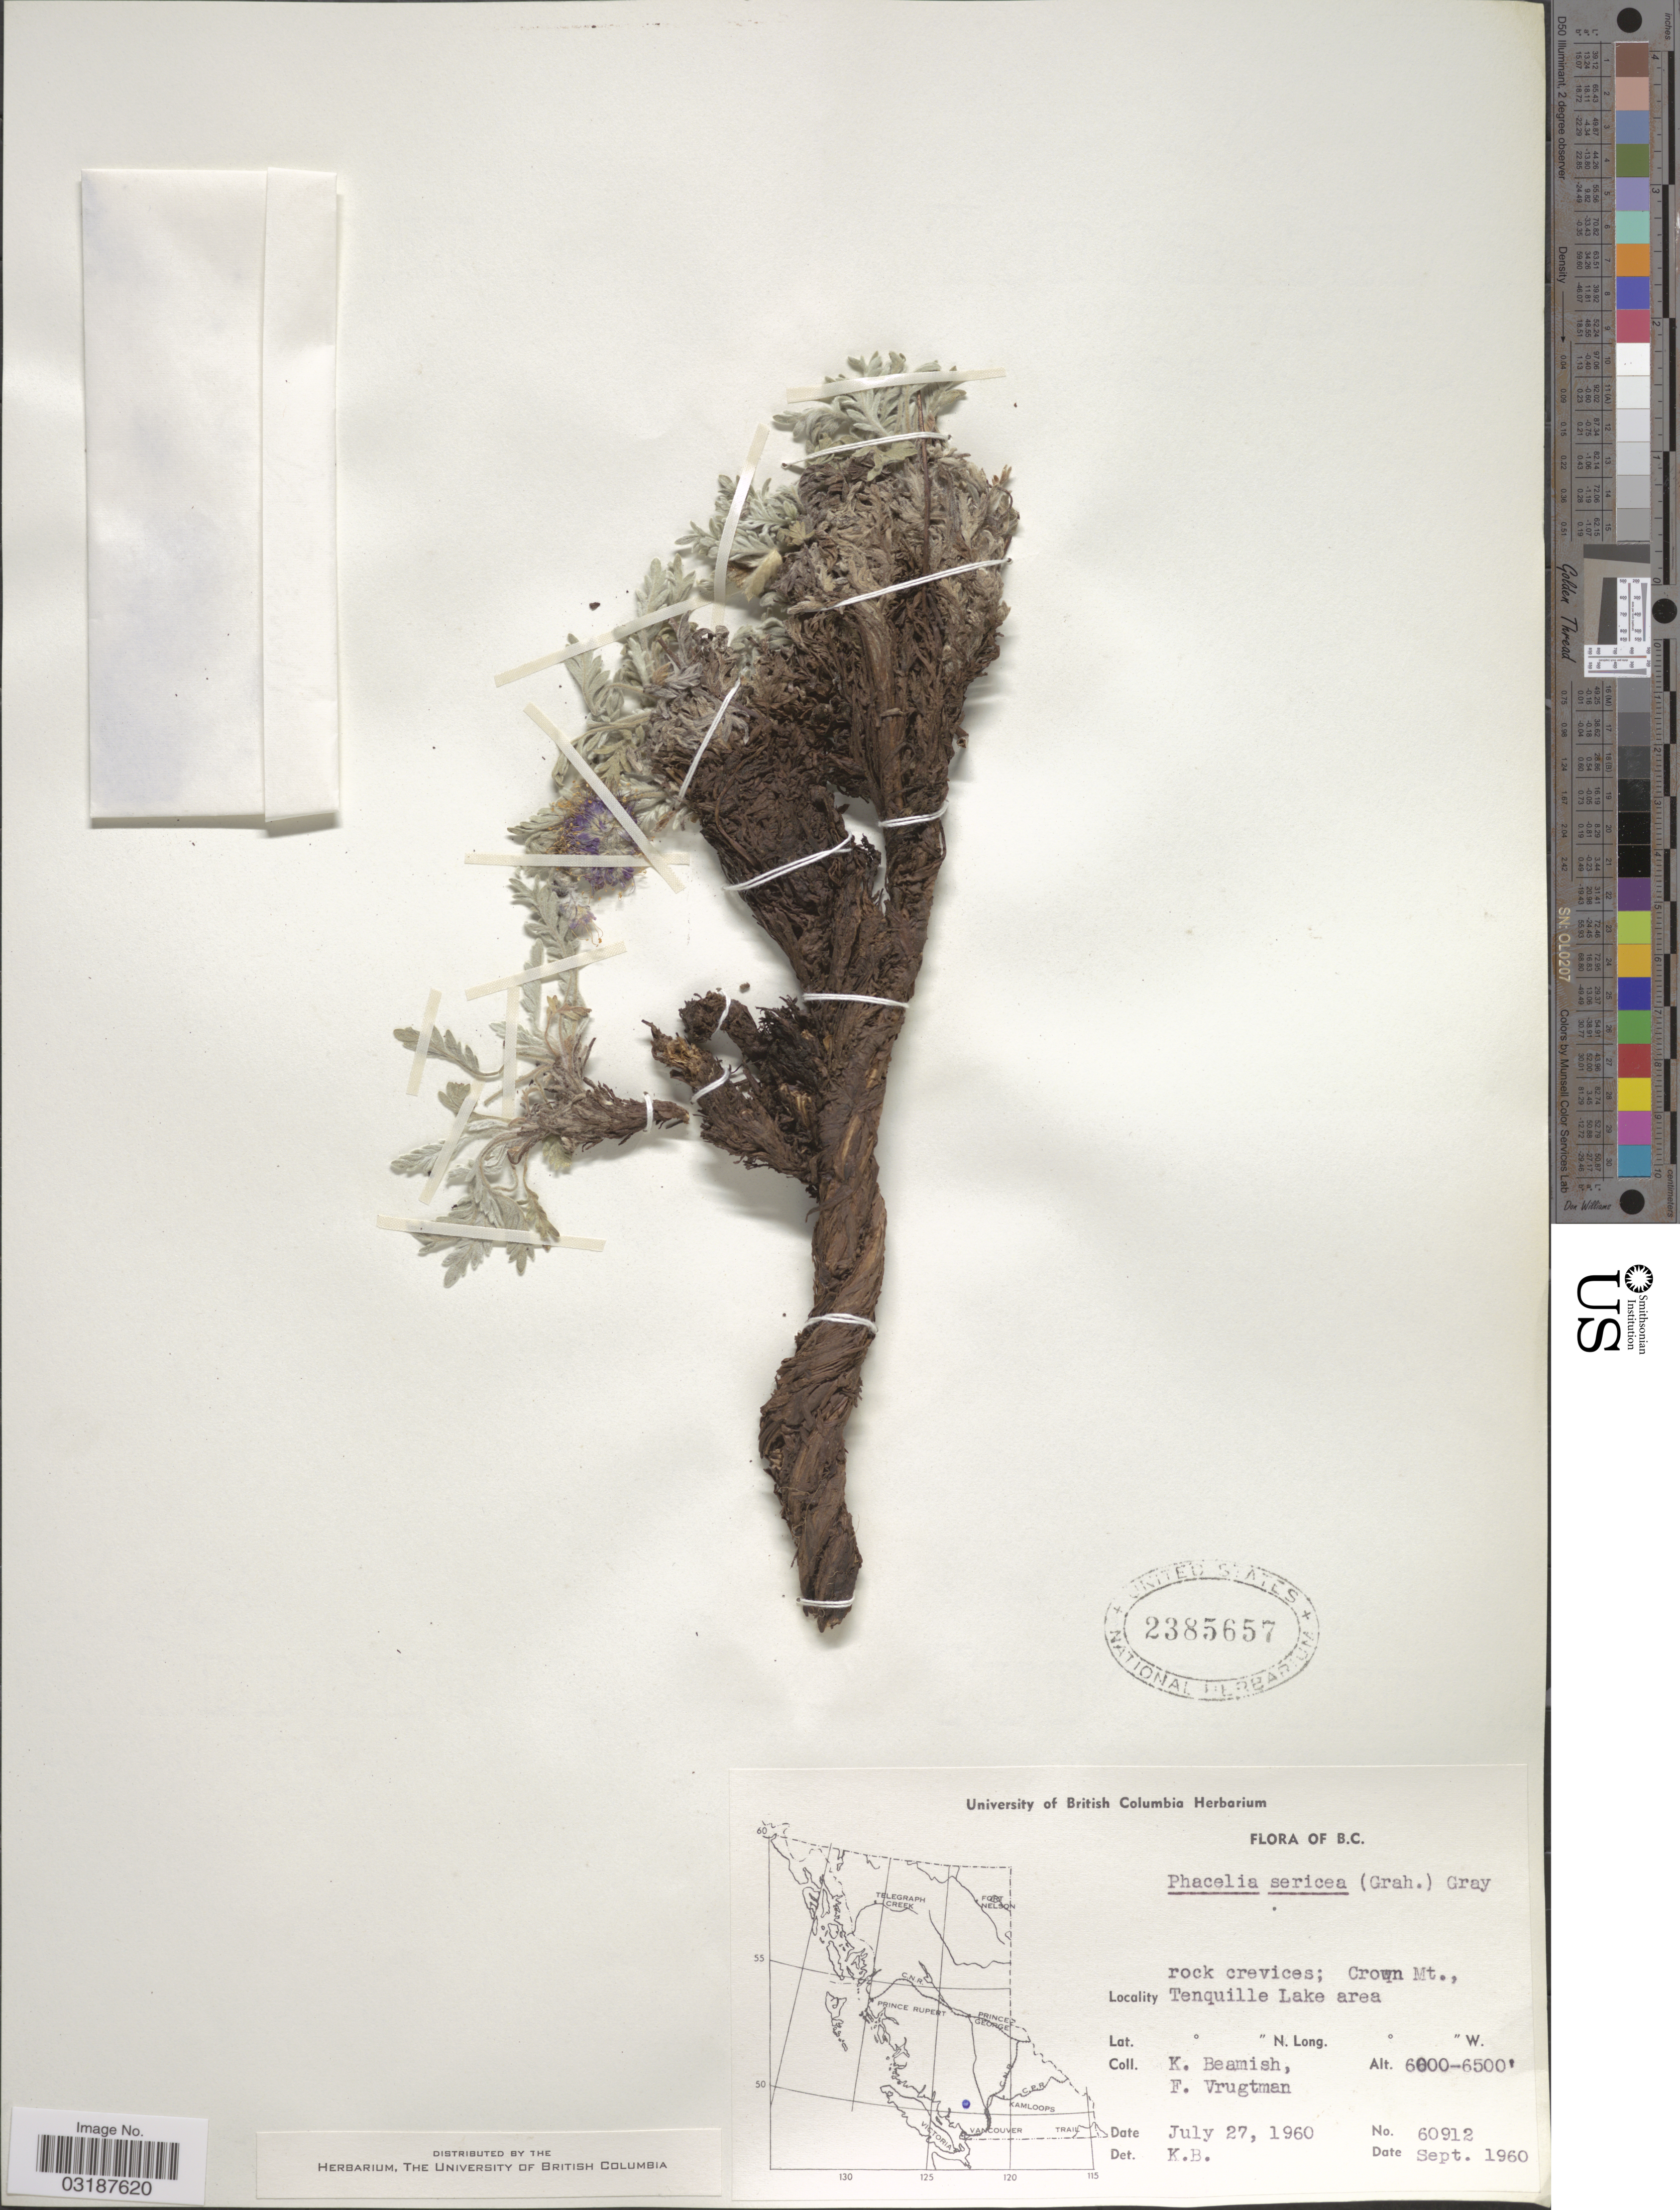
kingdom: Plantae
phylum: Tracheophyta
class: Magnoliopsida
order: Boraginales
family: Hydrophyllaceae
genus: Phacelia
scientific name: Phacelia sericea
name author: (Graham) A. Gray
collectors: K. Beamish & F. Vrugtman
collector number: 60912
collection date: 1960-07-27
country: Canada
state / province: British Columbia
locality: Rock crevices; Crown Mt., Tenquille Lake area.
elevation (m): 1829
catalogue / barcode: US 2385657